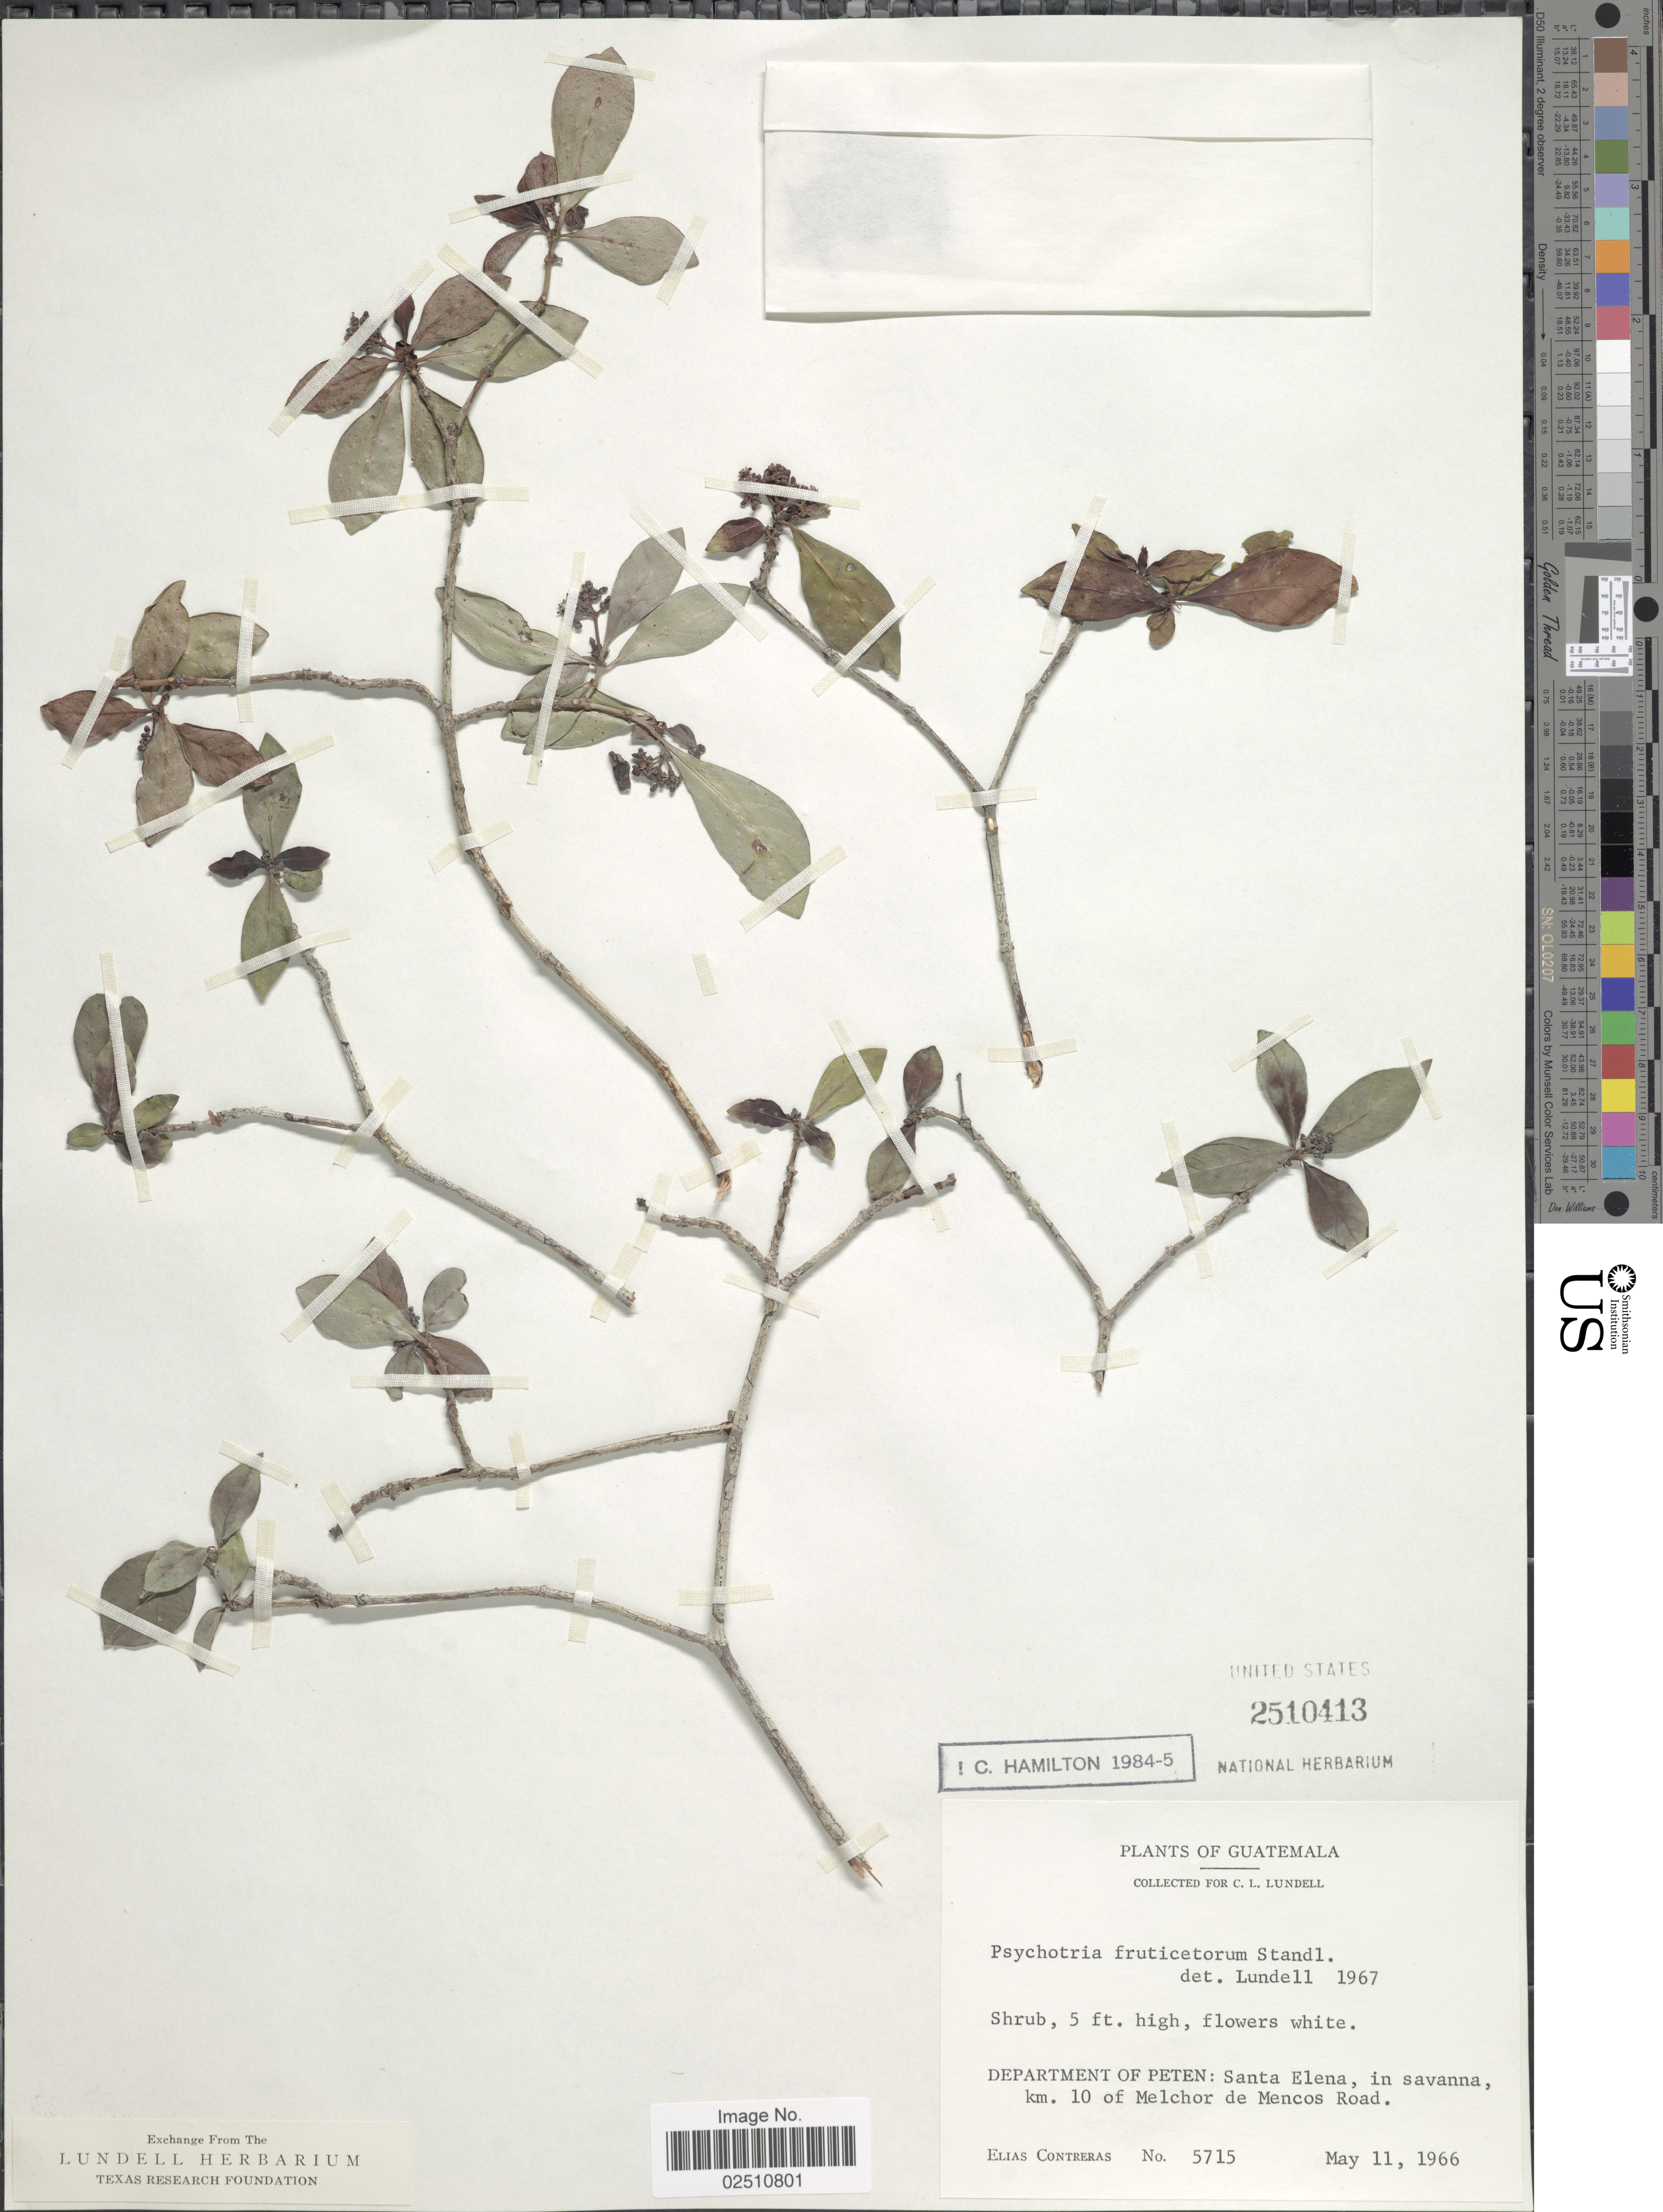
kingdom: Plantae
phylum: Tracheophyta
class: Magnoliopsida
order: Gentianales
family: Rubiaceae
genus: Psychotria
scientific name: Psychotria fruticetorum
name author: Standl.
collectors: E. Contreras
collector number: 5715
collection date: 1966-05-11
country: Guatemala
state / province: El Petén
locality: Department of Peten: Santa Elena, in savanna, km. 10 of Melchor de Mencos Road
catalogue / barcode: US 2510413